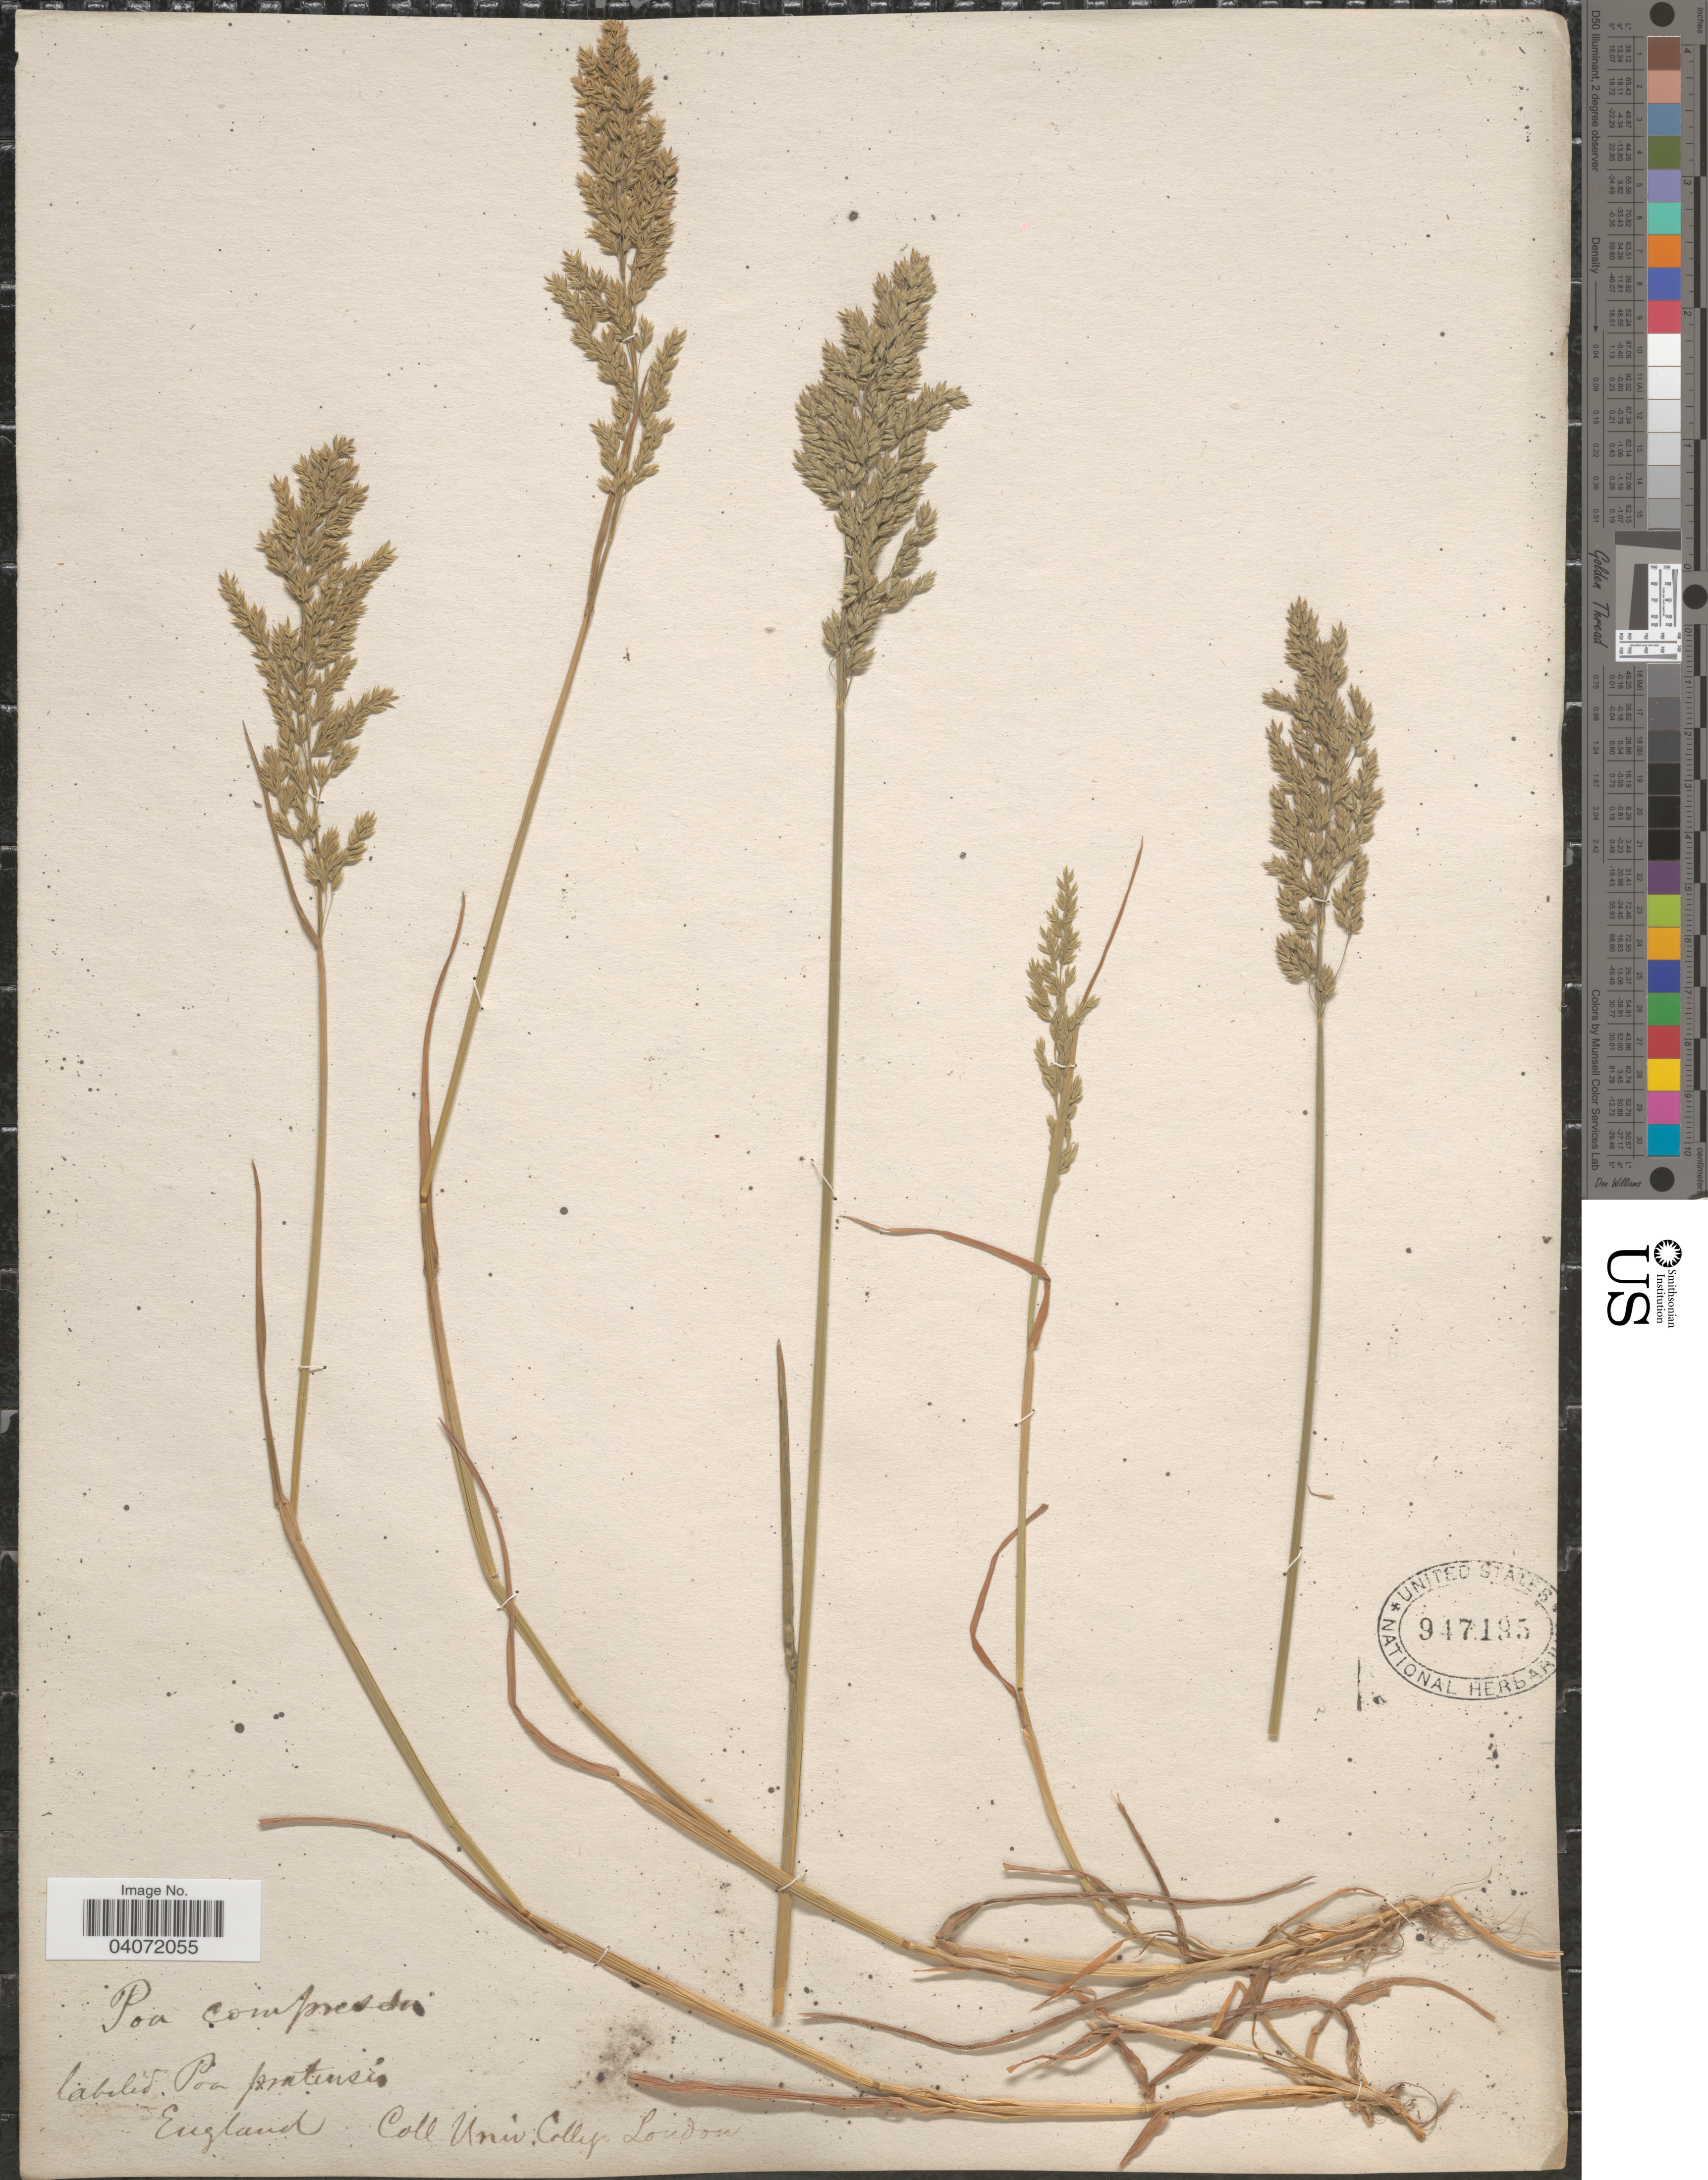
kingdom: Plantae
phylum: Tracheophyta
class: Liliopsida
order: Poales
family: Poaceae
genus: Poa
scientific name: Poa compressa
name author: L.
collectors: Univ. Col. London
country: United Kingdom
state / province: England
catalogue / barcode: US 947195